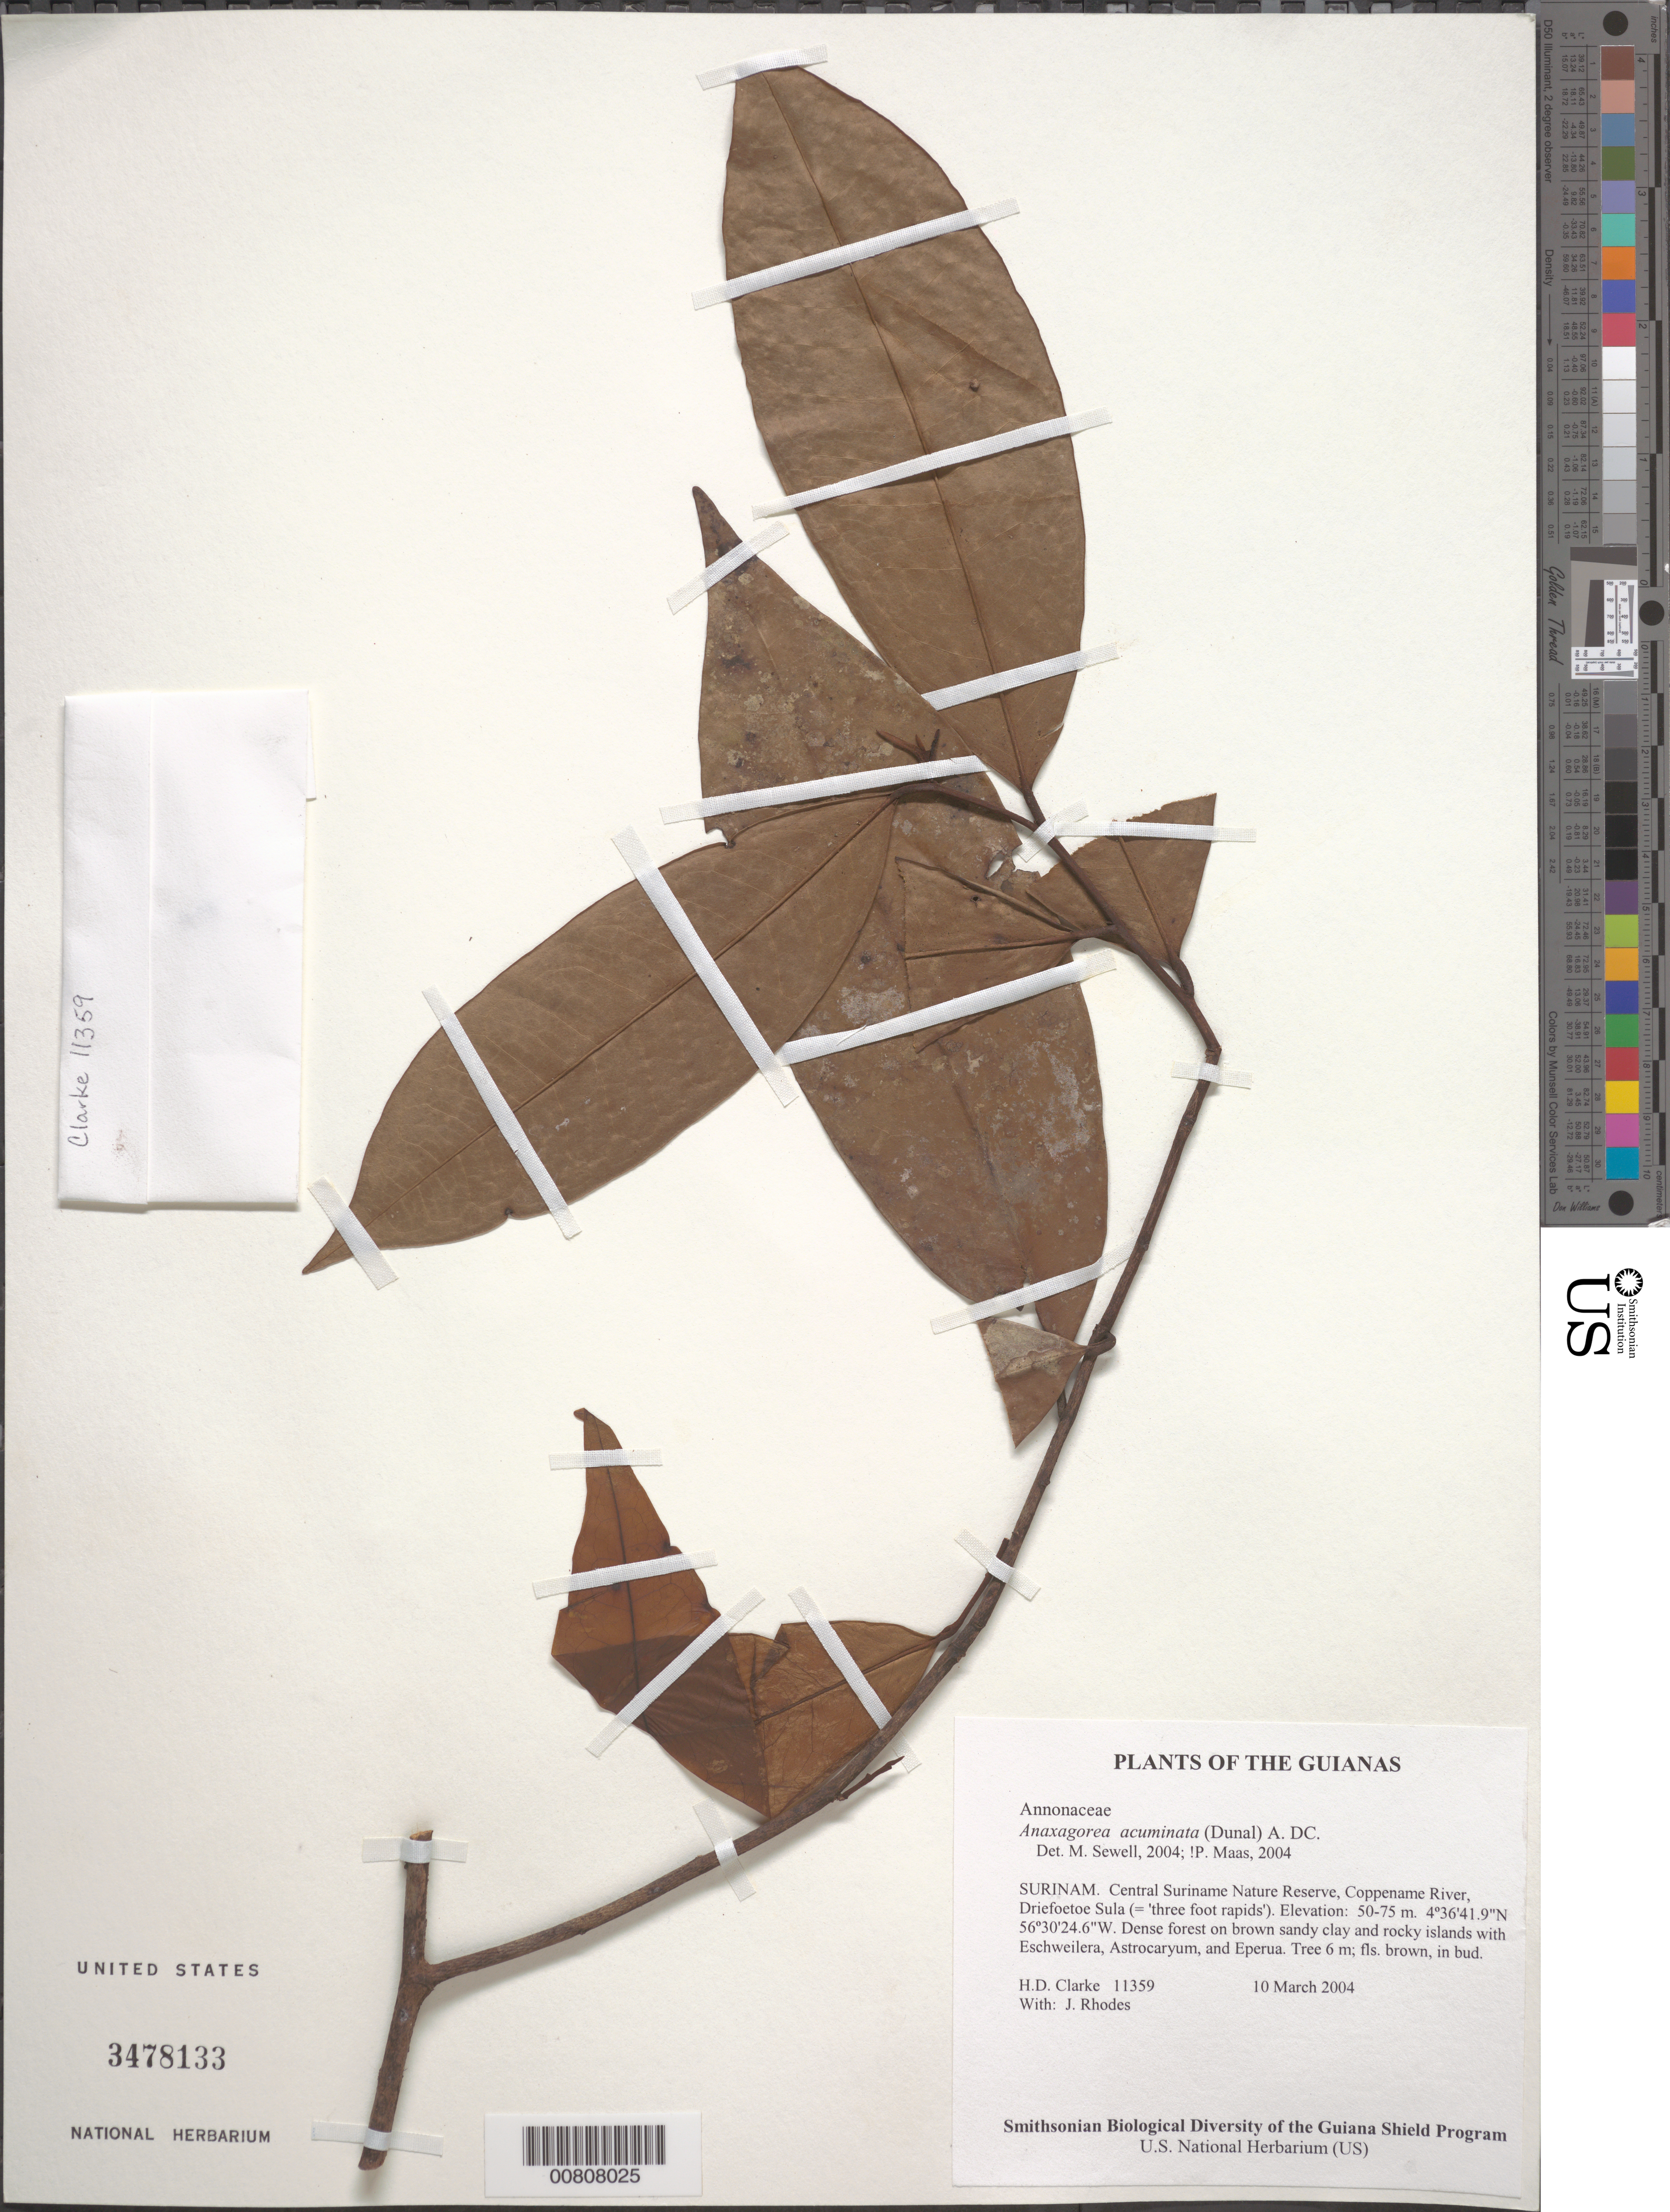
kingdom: Plantae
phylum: Tracheophyta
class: Magnoliopsida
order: Magnoliales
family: Annonaceae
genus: Anaxagorea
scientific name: Anaxagorea acuminata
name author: (Dunal) A. DC.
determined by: Maas, Paul J. M.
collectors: H. D. Clarke & J. Rhodes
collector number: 11359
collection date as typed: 10 March 2004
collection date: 2004-03-10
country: Suriname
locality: Central Suriname Nature Reserve, Coppename River, Driefoetoe Sula (= 'three foot rapids')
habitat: Dense forest on brown sandy clay and rocky islands with Eschweilera, Astrocaryum, and Eperua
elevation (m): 50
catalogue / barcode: US 3478133